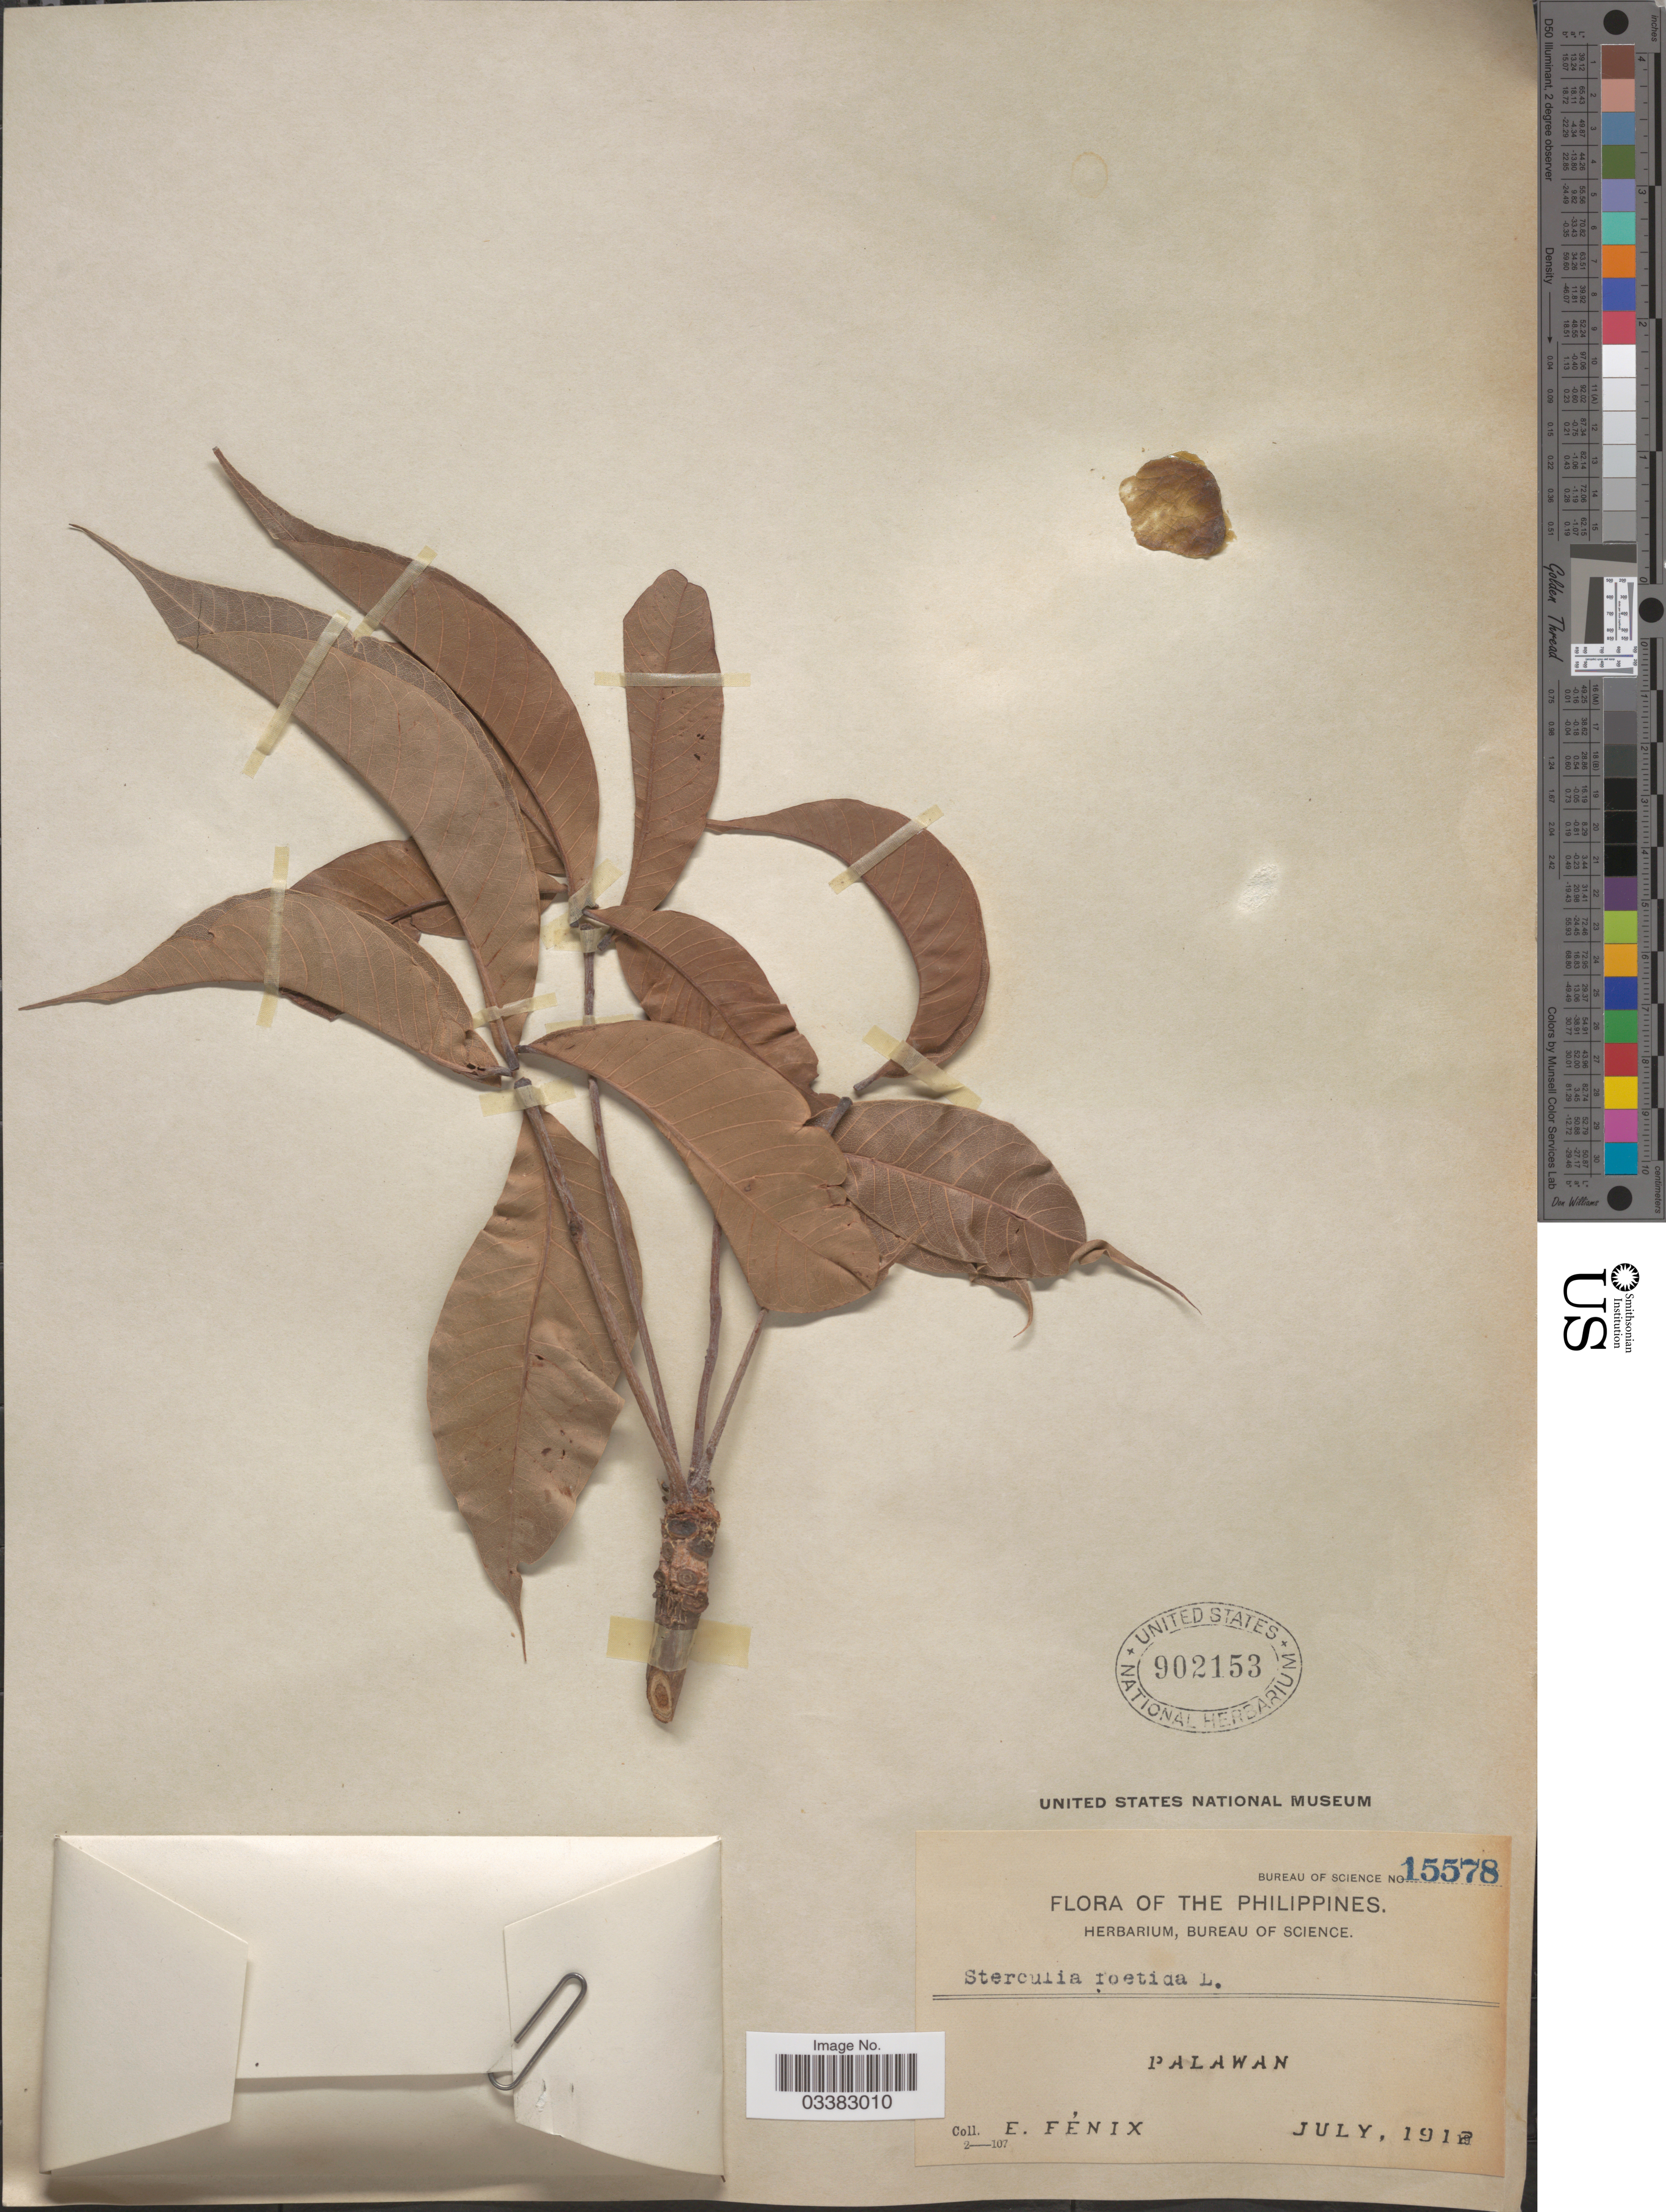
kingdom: Plantae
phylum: Tracheophyta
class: Magnoliopsida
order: Malvales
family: Malvaceae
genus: Sterculia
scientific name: Sterculia foetida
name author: L.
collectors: E. Fénix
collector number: Bureau of Science 15578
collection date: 1912-07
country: Philippines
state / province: Mimaropa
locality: Palawan.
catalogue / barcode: US 902153